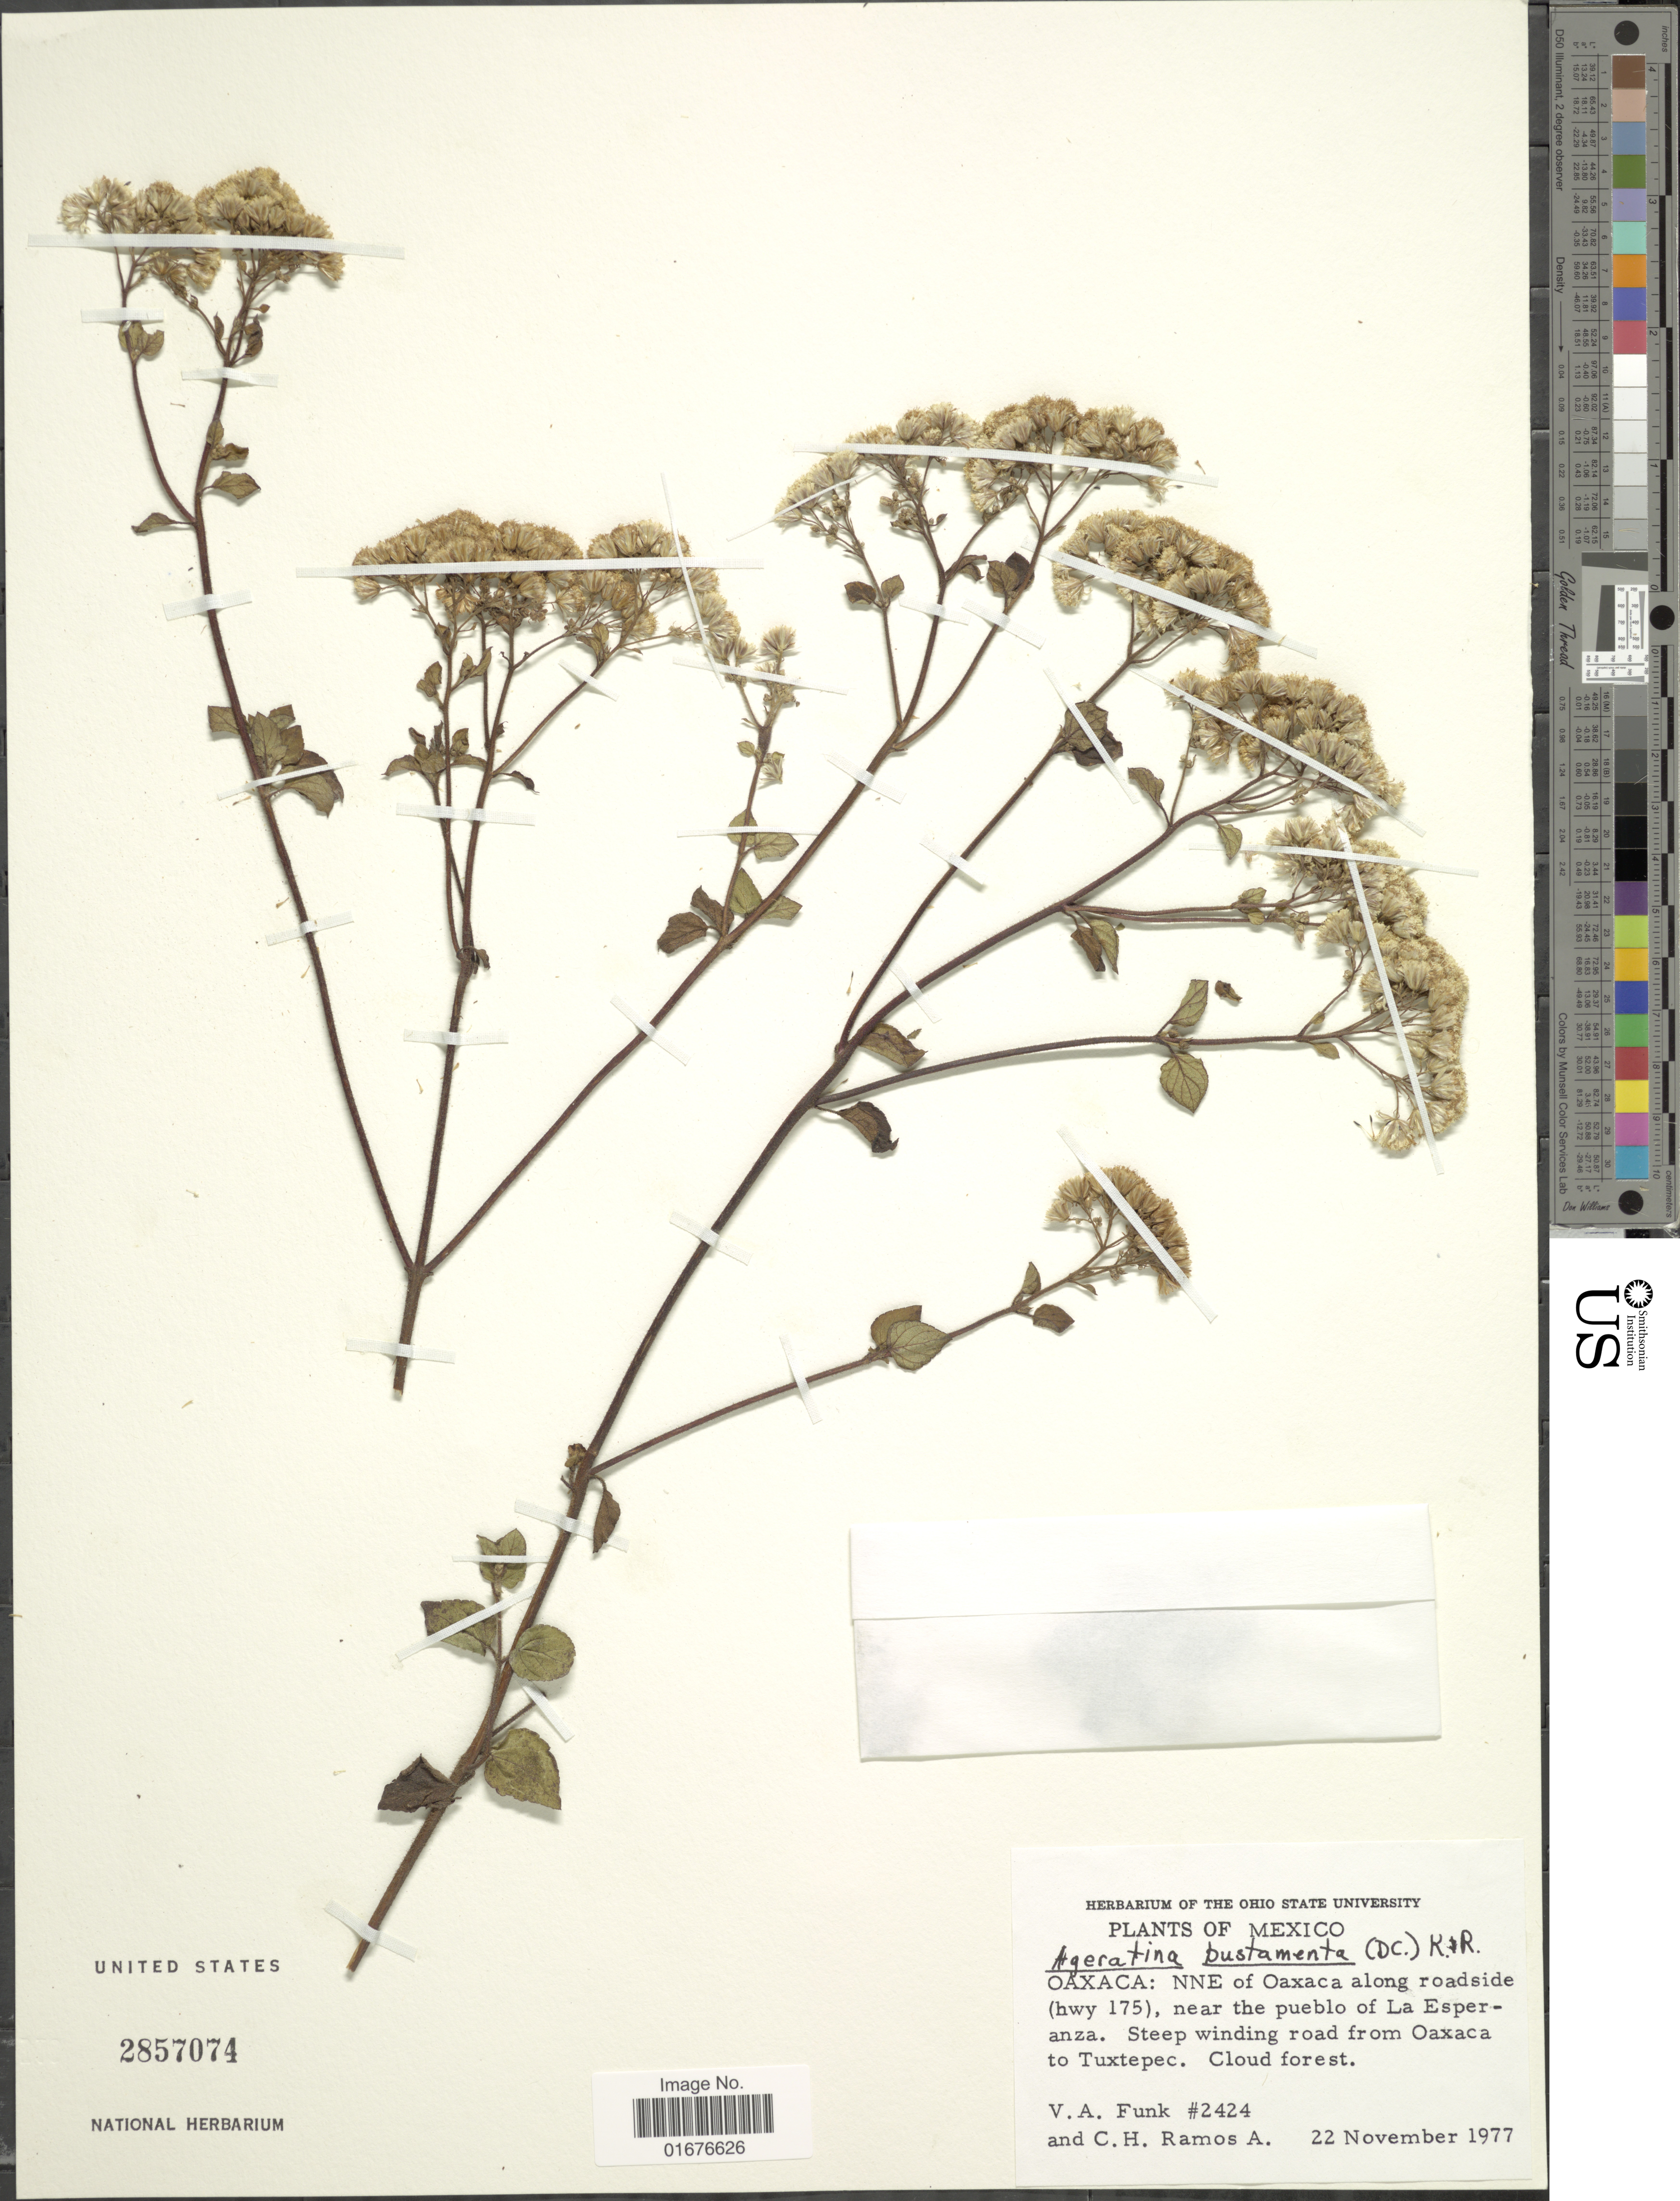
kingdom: Plantae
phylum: Tracheophyta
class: Magnoliopsida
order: Asterales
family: Asteraceae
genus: Ageratina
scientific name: Ageratina pichinchensis var. bustamenta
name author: (DC.) R.M. King & H. Rob.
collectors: V. Funk & C. H. Ramos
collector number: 2424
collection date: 1977-11-22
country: Mexico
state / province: Oaxaca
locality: NNE of Oaxaca along roadside (hwy 175), near the pubelo of La Esperanza, steep winding from OAxaca to Tuxtepec, cloud forest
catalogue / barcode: US 2857074